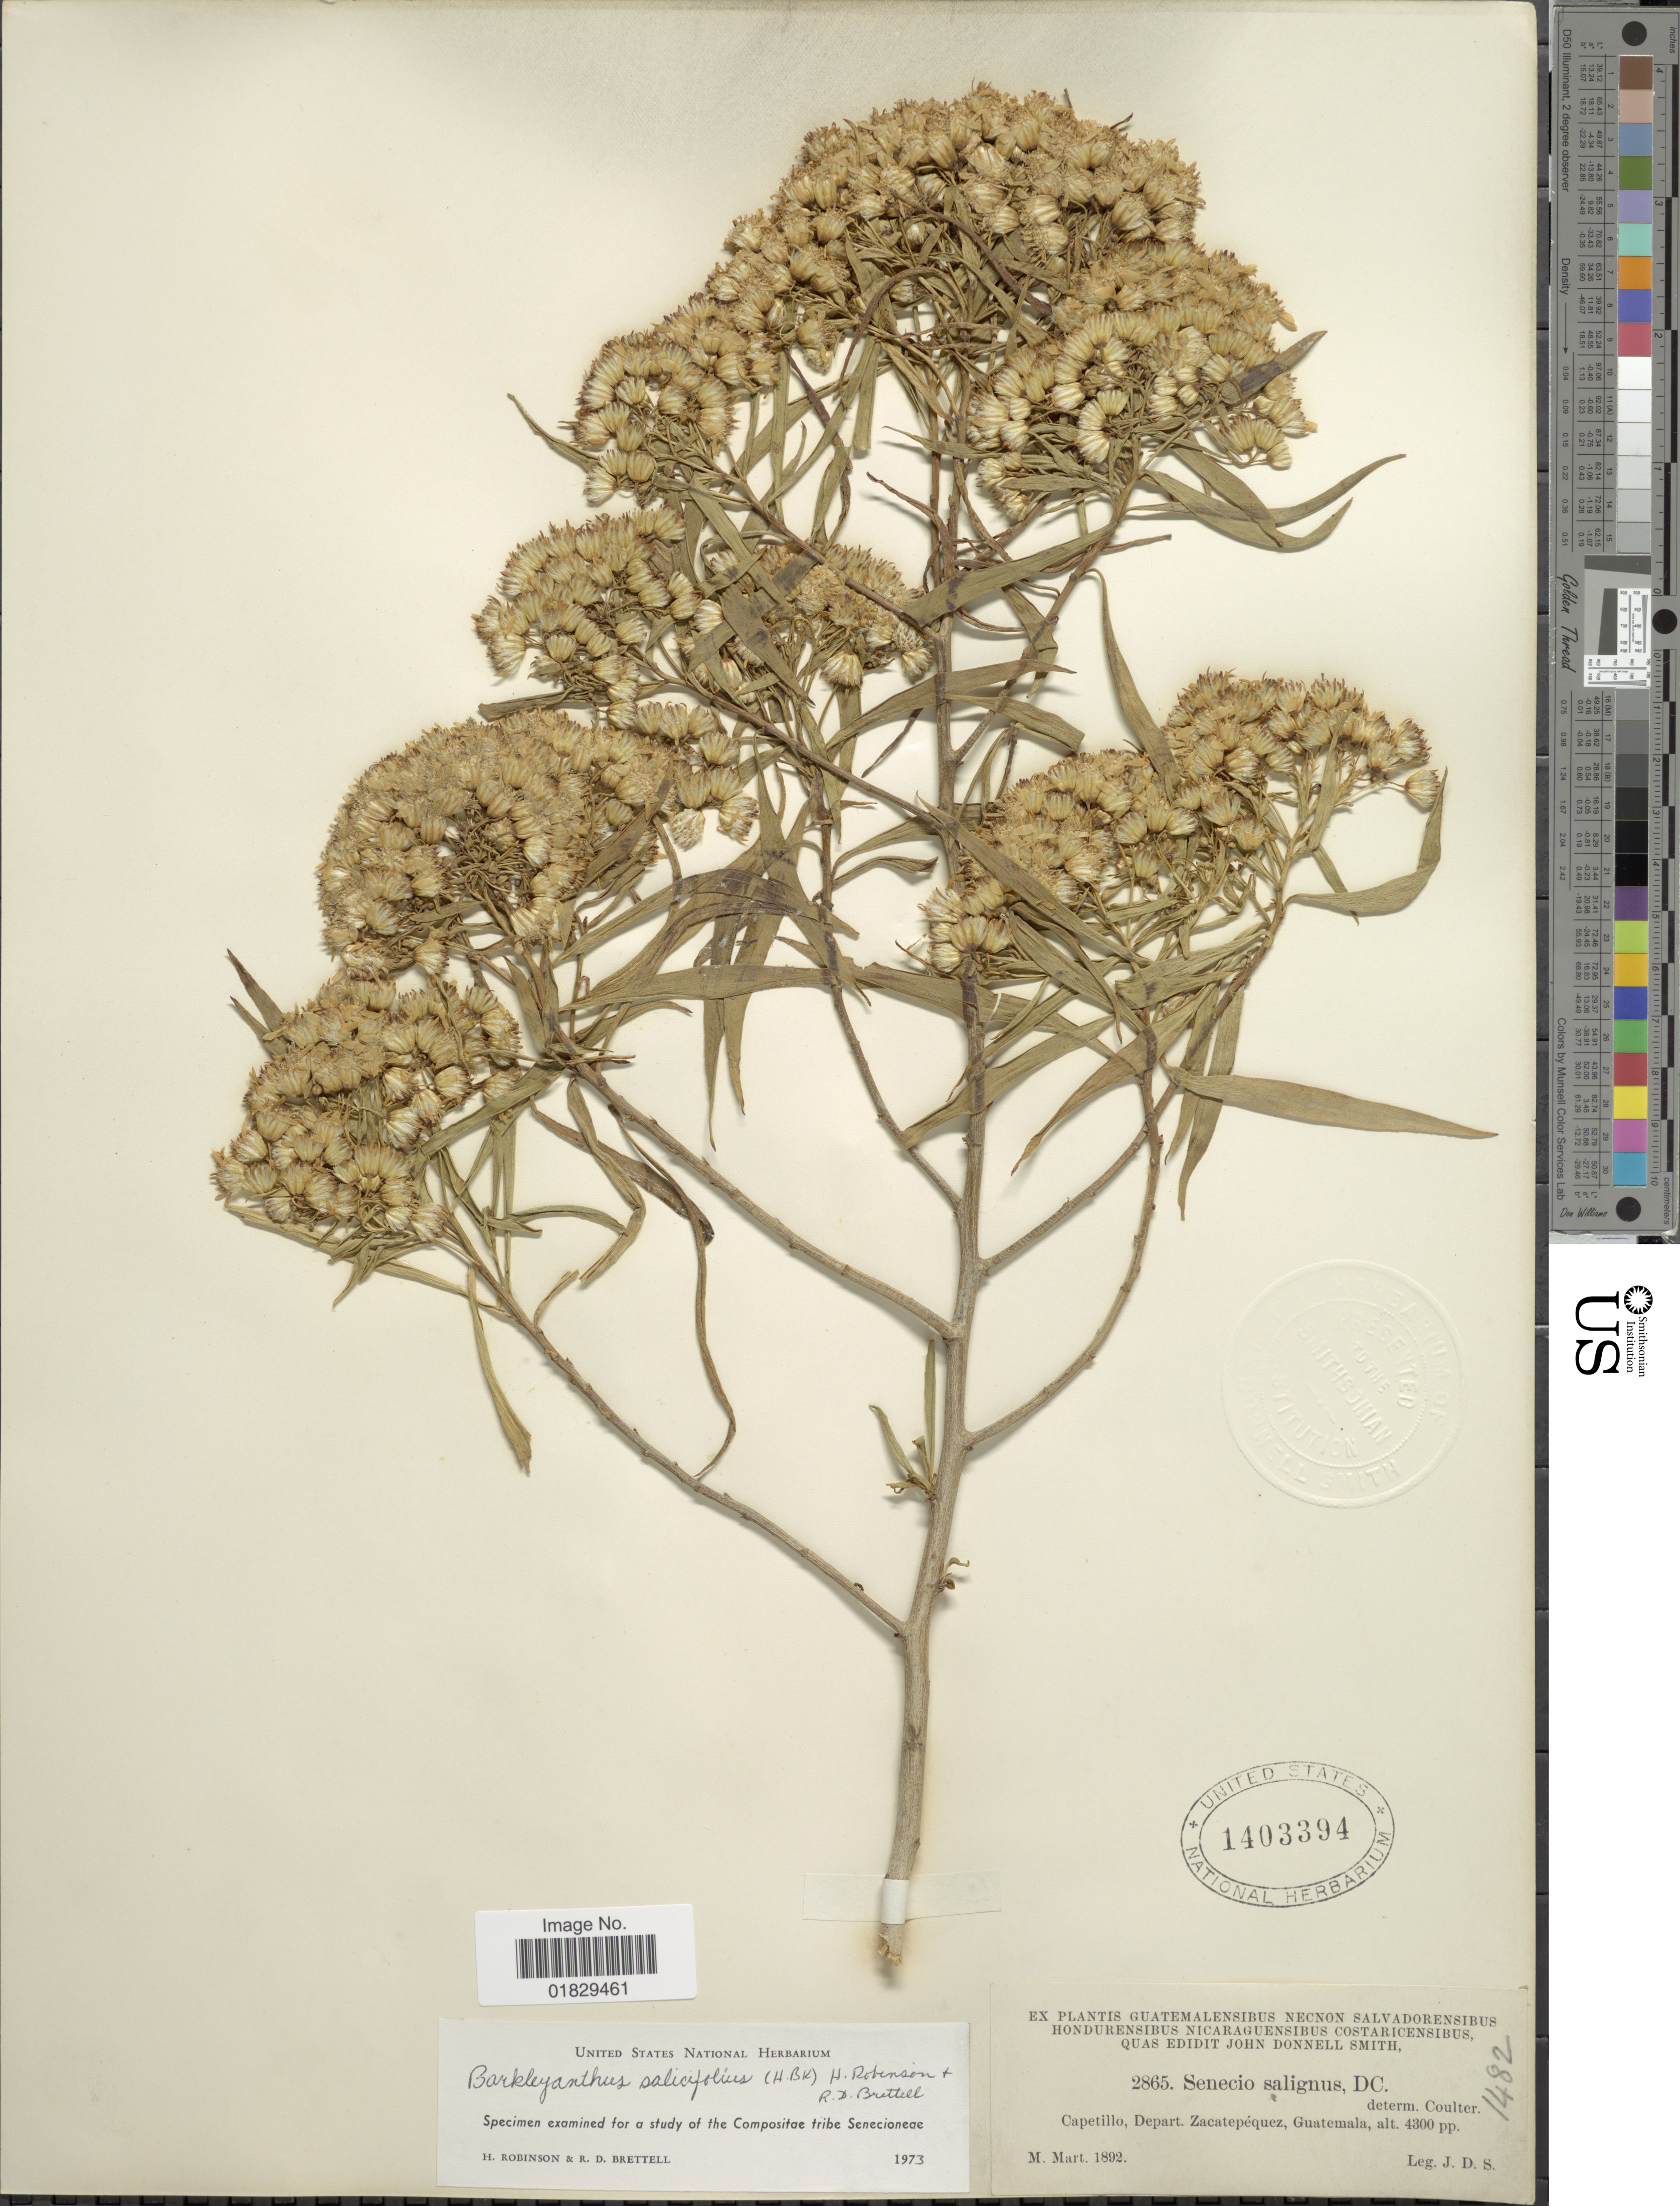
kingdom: Plantae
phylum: Tracheophyta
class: Magnoliopsida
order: Asterales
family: Asteraceae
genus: Barkleyanthus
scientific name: Barkleyanthus salicifolius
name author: (Kunth) H. Rob. & Brettell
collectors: J. Donnell Smith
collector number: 2865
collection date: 1892-03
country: Guatemala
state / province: Sacatepéquez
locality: Capetillo, Depart. Zacatepéquez, Guatemala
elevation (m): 1311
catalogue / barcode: US 1403394